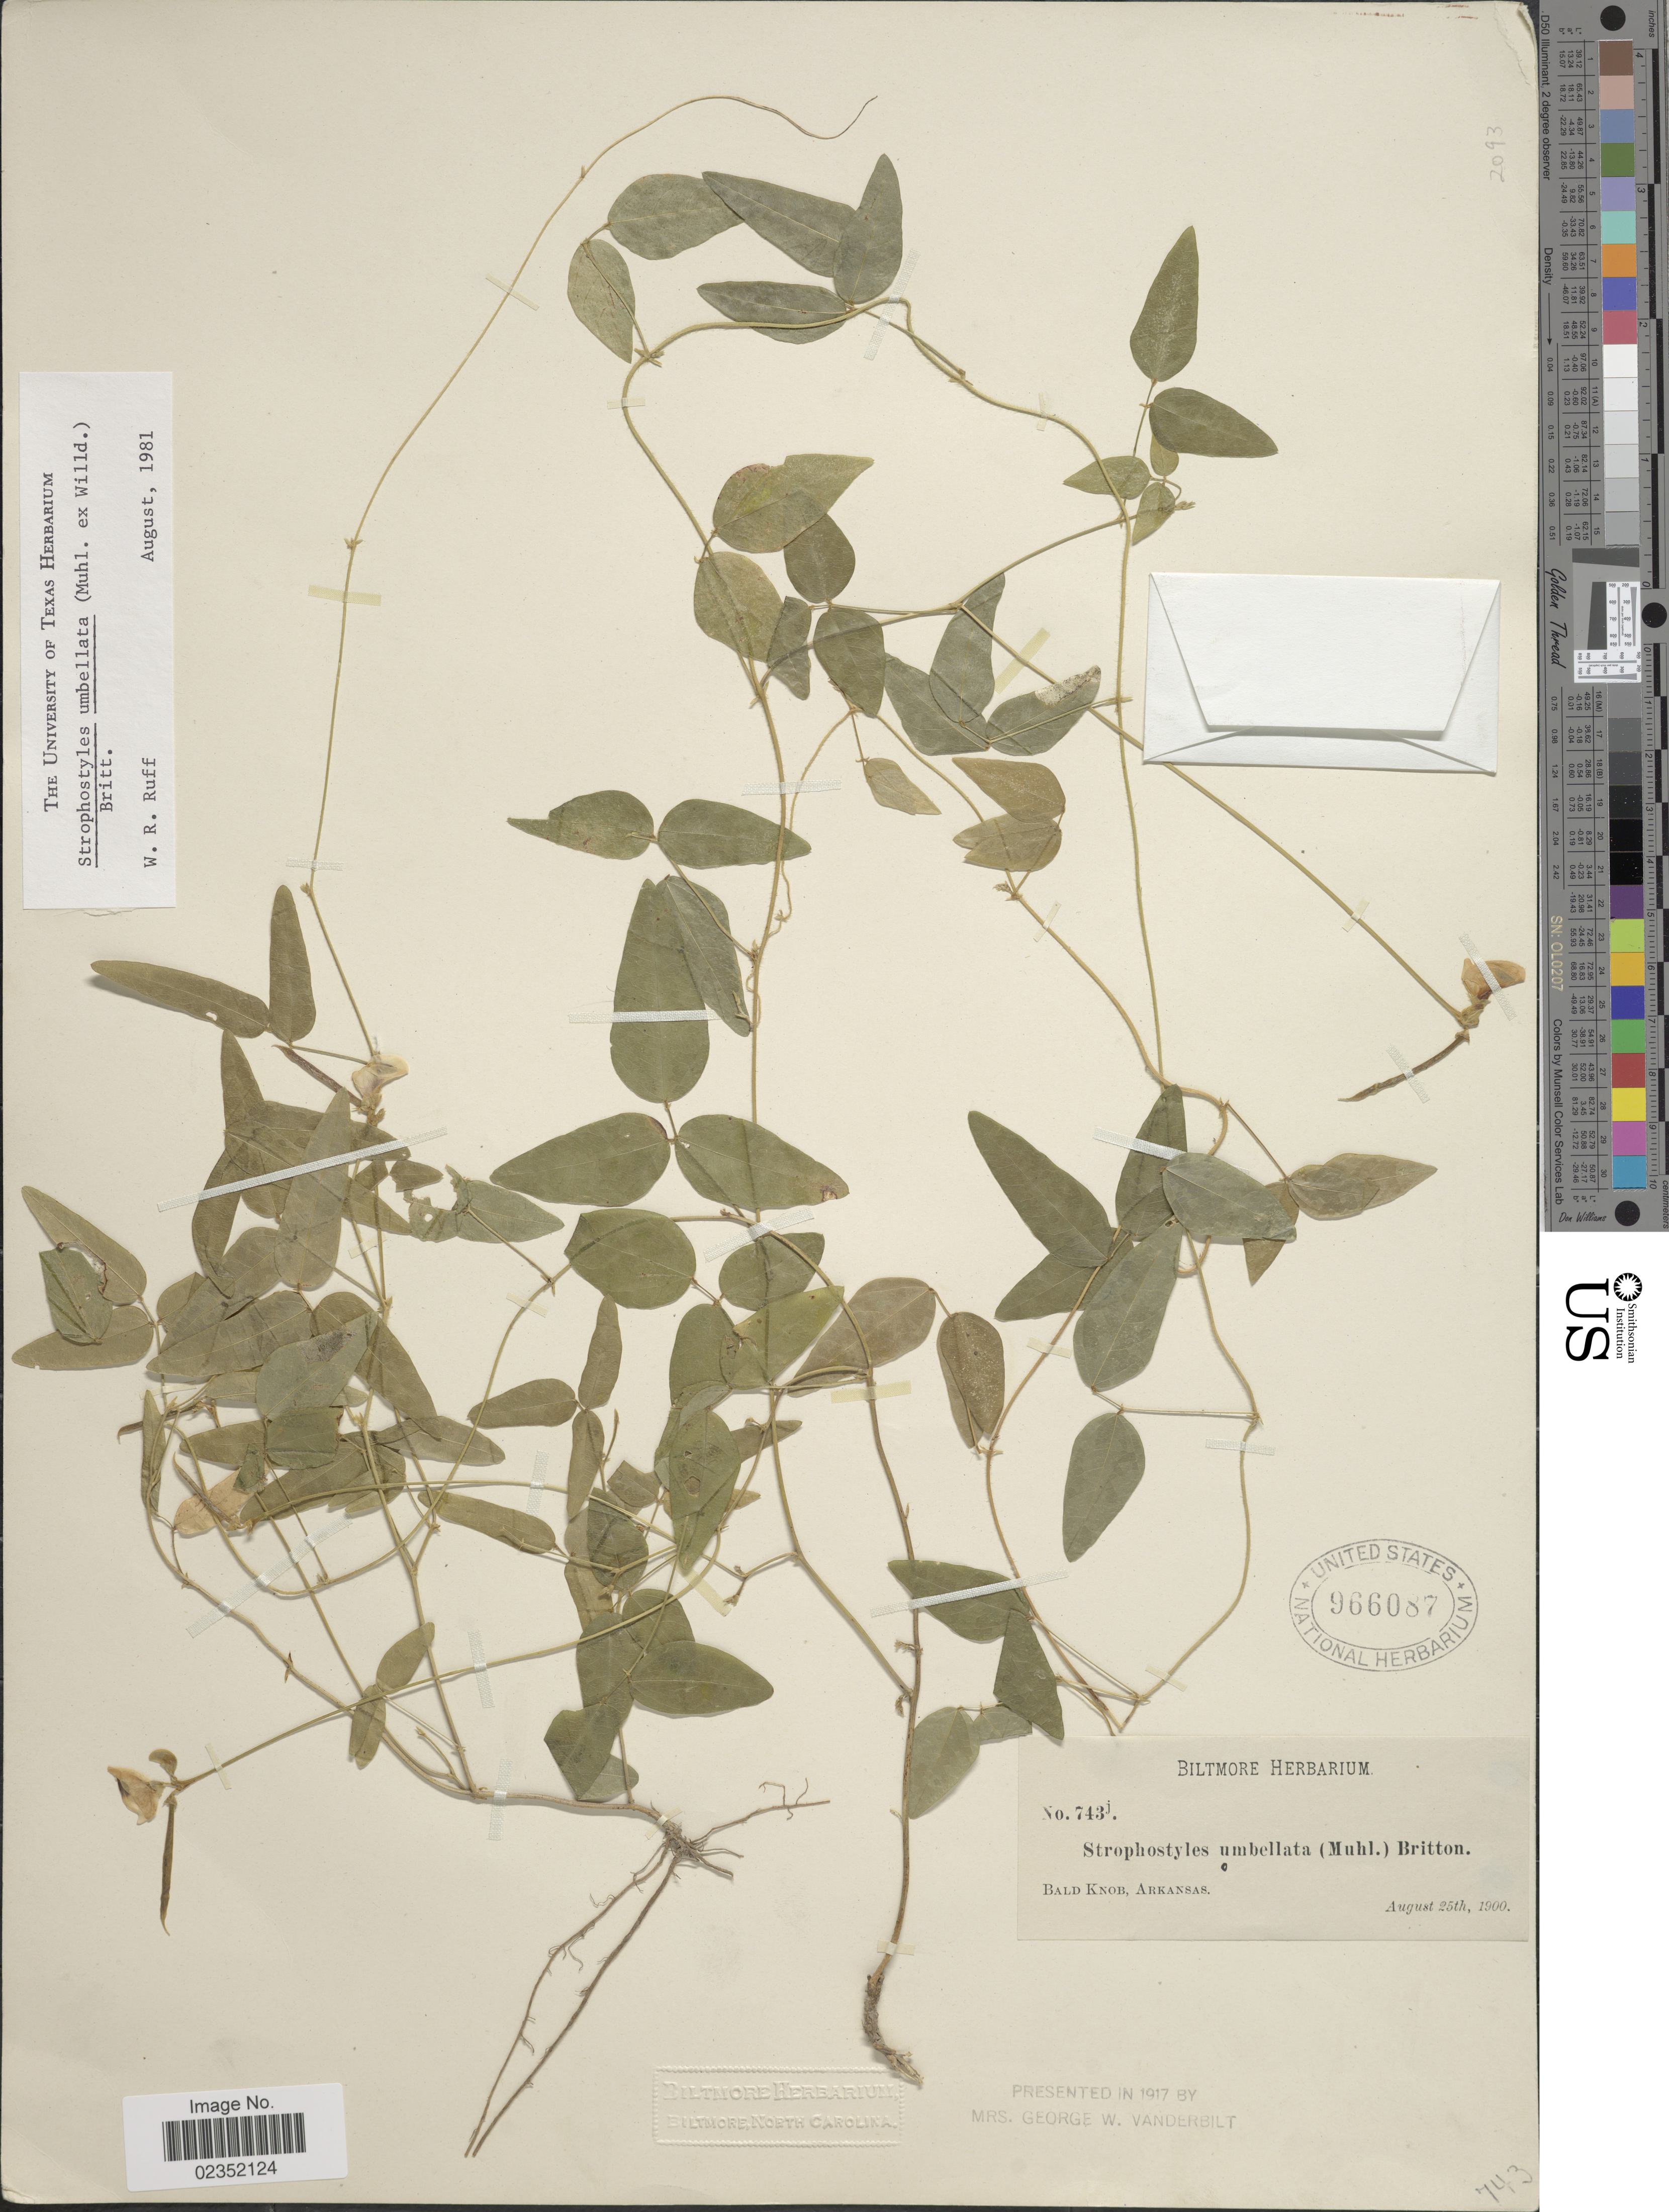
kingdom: Plantae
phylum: Tracheophyta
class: Magnoliopsida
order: Fabales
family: Fabaceae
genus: Strophostyles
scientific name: Strophostyles umbellata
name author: (Muhl. ex Willd.) Britton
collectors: ex herb. Biltmore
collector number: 743j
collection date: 1900-08-25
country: United States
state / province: Arkansas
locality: Bald Knob.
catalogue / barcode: US 966087